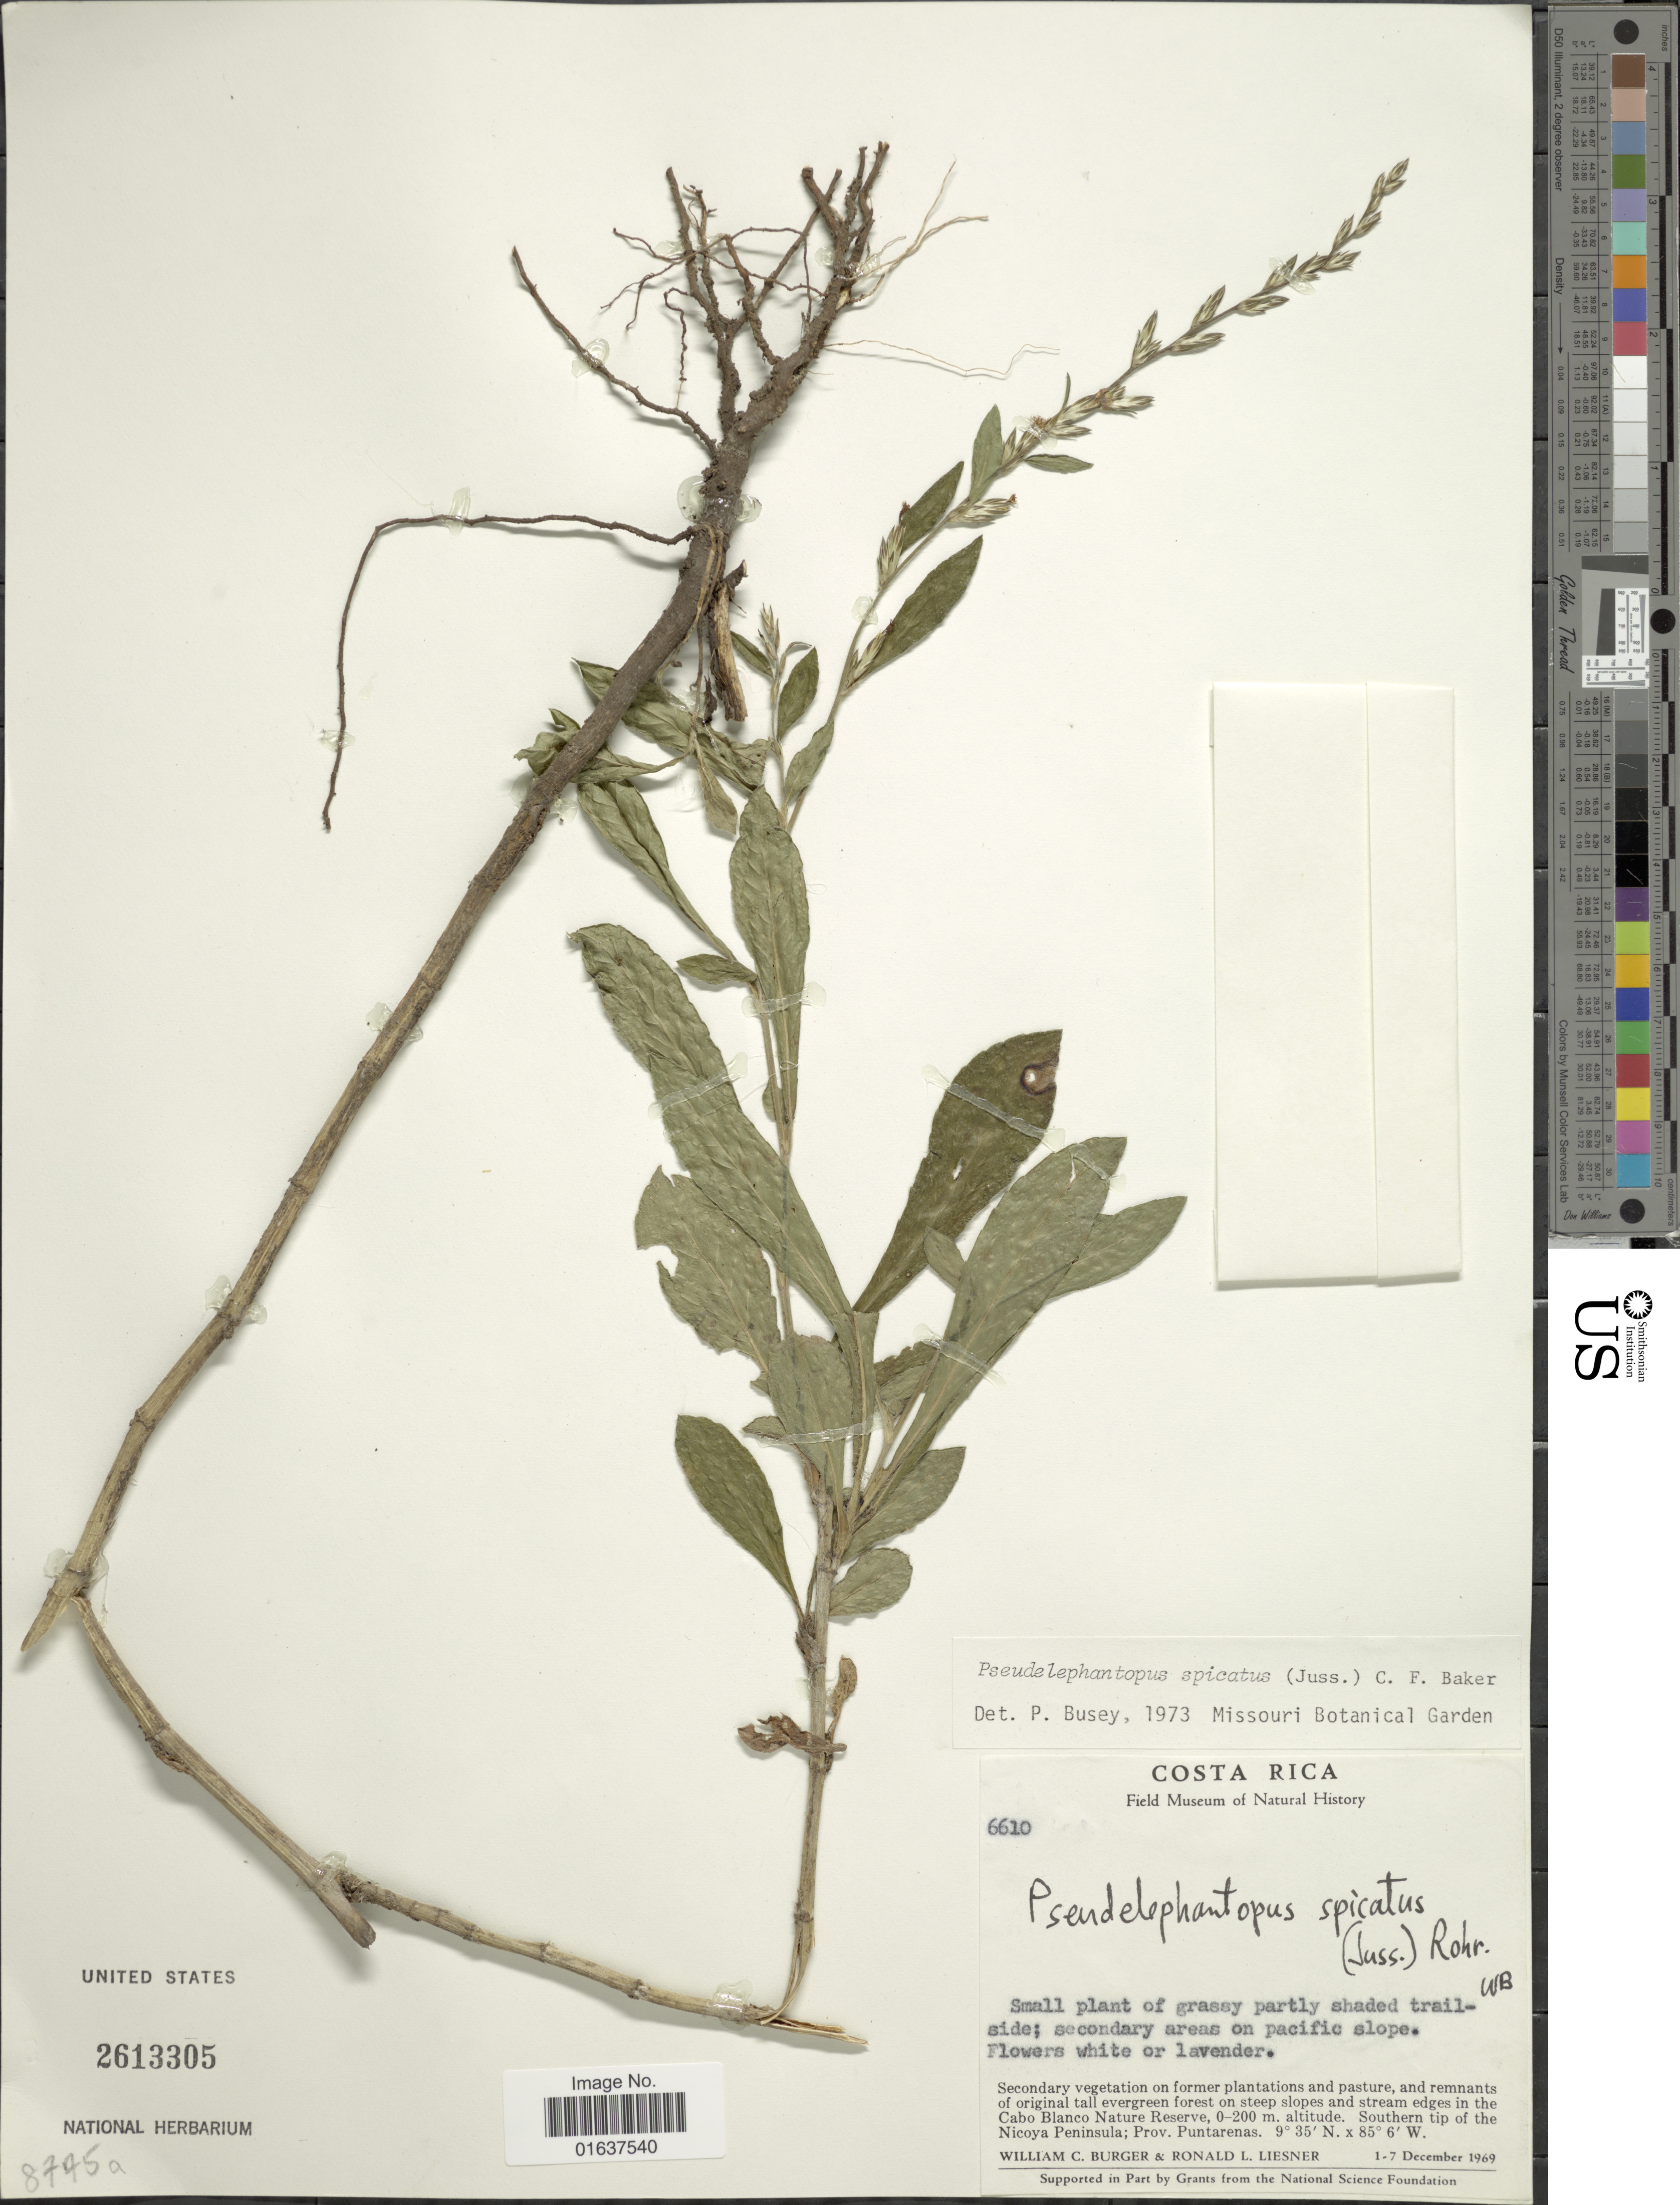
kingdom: Plantae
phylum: Tracheophyta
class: Magnoliopsida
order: Asterales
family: Asteraceae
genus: Pseudelephantopus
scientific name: Pseudelephantopus spicatus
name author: (Juss. ex Aubl.) C.F. Baker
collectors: W. Burger & R. L. Liesner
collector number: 6610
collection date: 1969-12-01/1969-12-07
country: Costa Rica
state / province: Puntarenas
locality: Cabo Blanco Nature Reserve, Southern tip of the Nicoya Peninsula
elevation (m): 0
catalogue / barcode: US 2613305